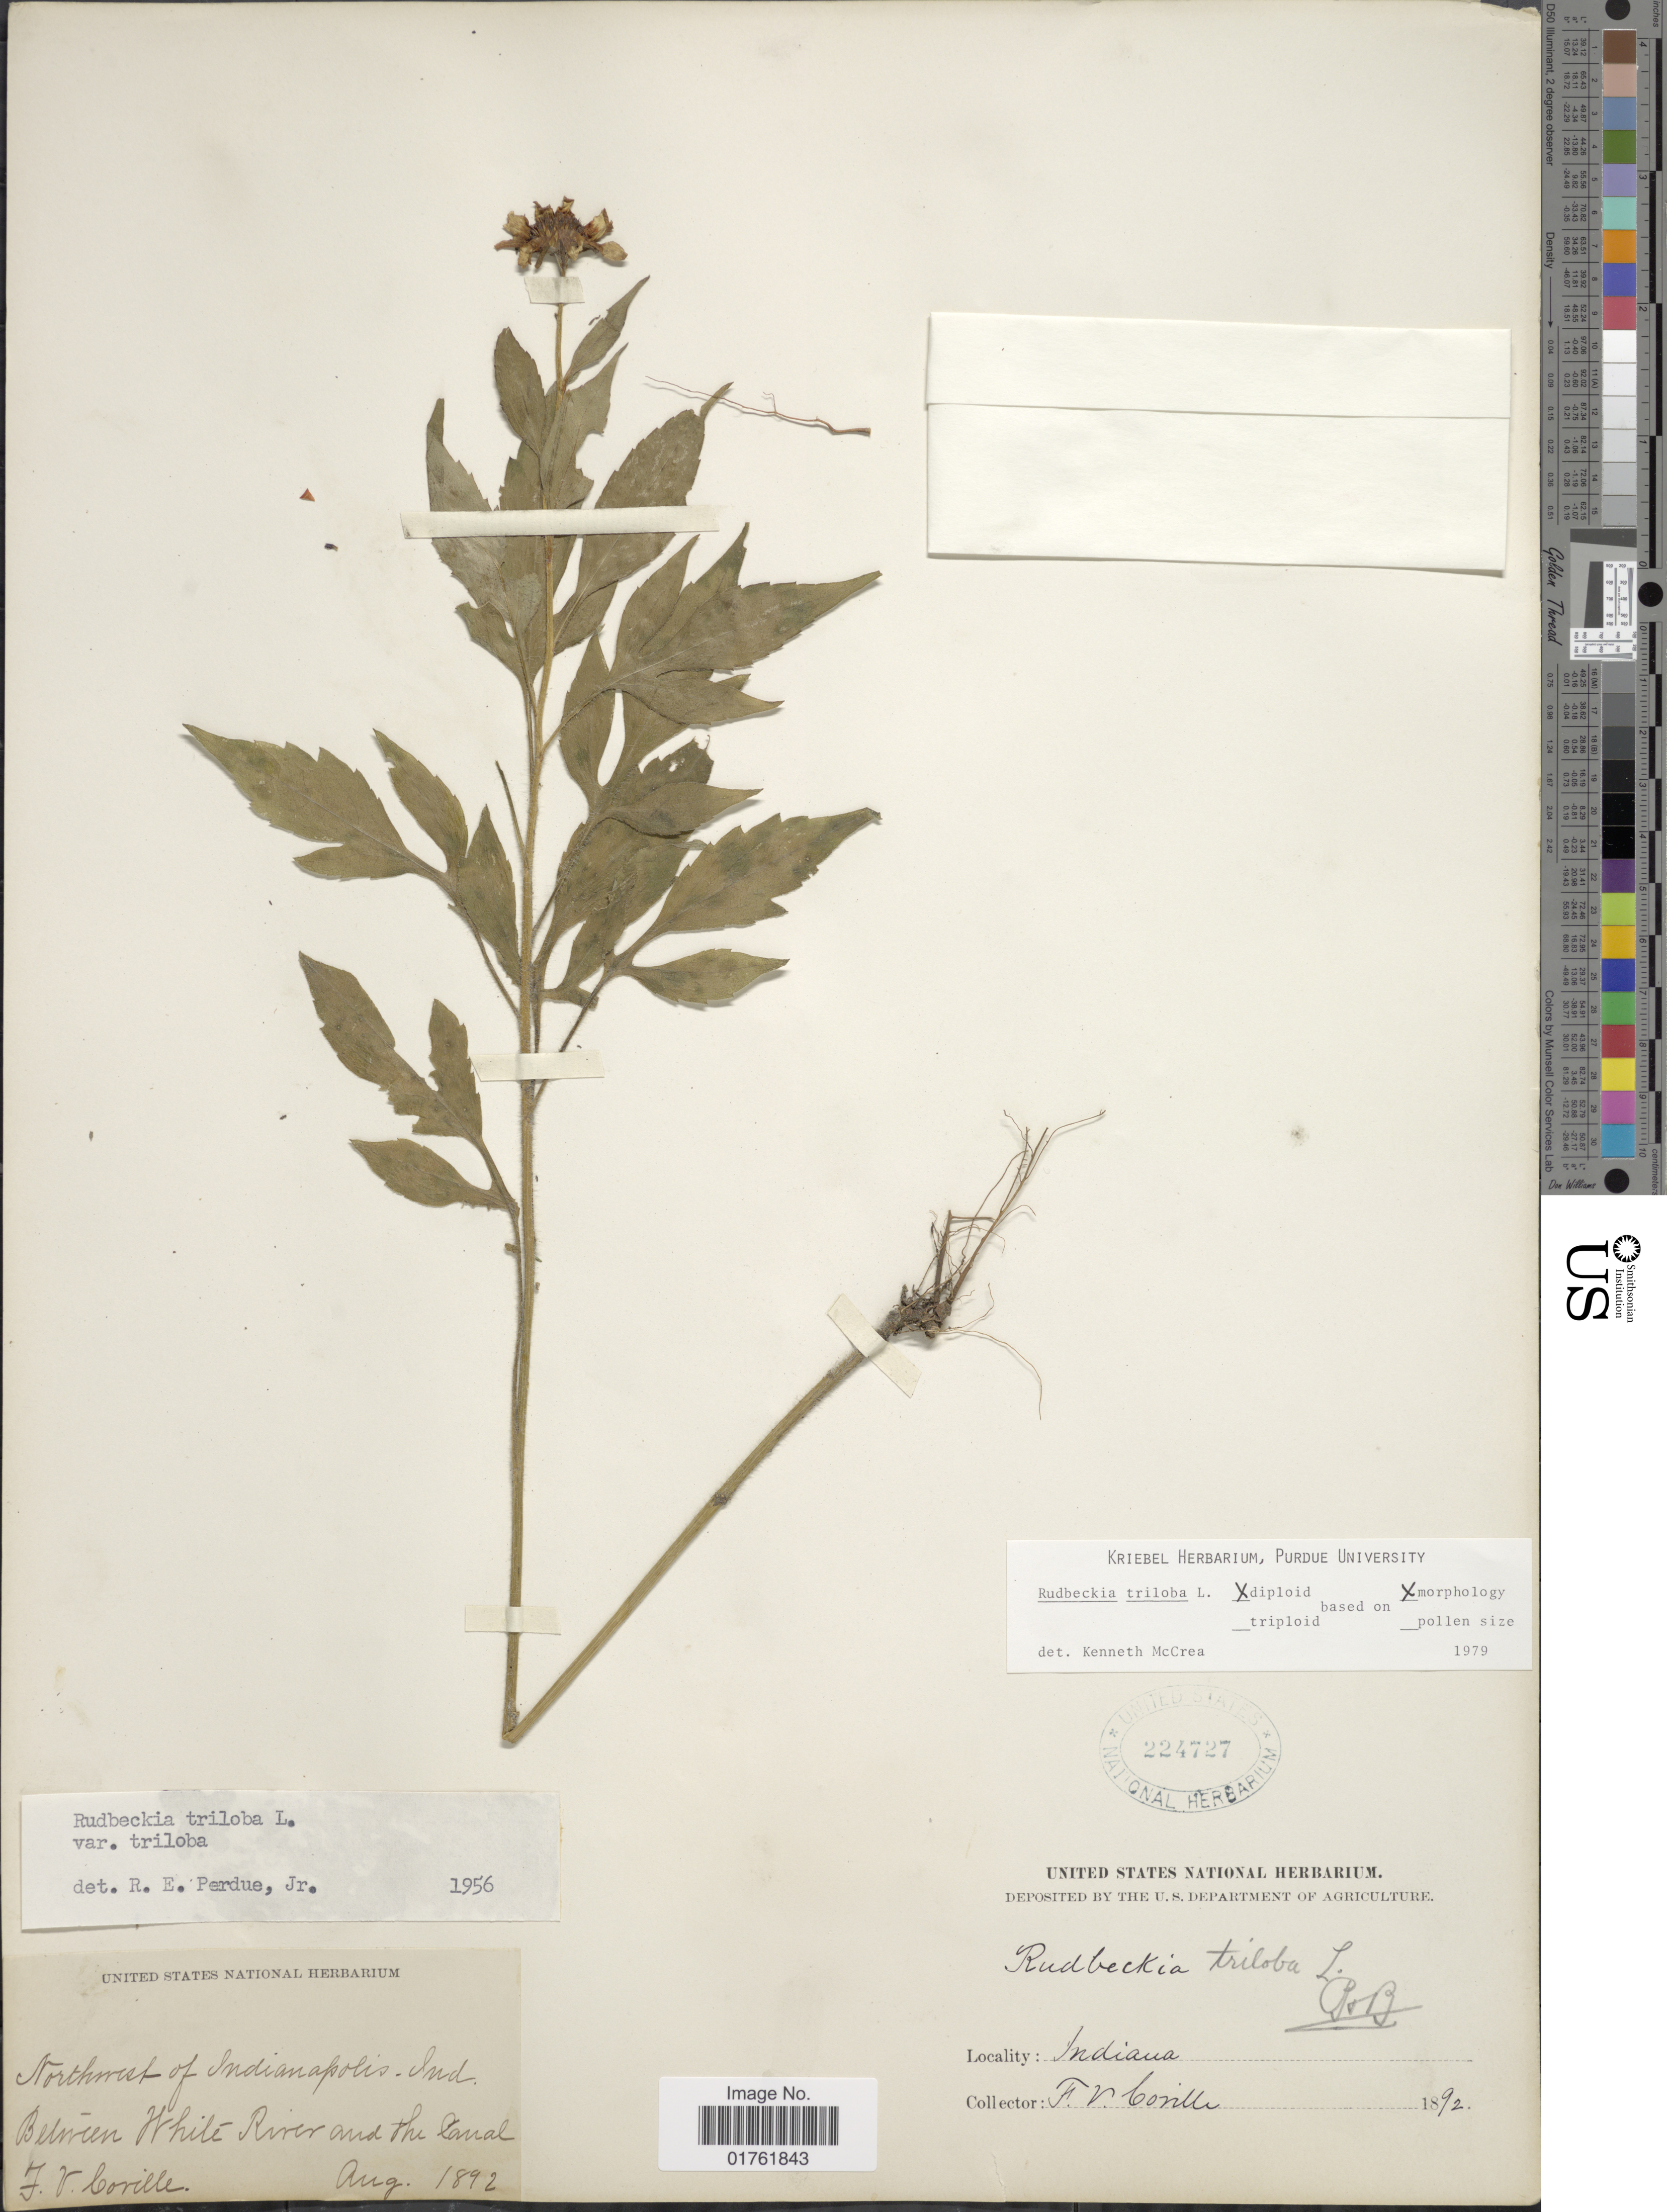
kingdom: Plantae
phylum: Tracheophyta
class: Magnoliopsida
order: Asterales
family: Asteraceae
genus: Rudbeckia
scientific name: Rudbeckia triloba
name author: L.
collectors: F. V. Coville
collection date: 1892-08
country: United States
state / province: Indiana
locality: Between White River and Mt Canal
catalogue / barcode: US 224727